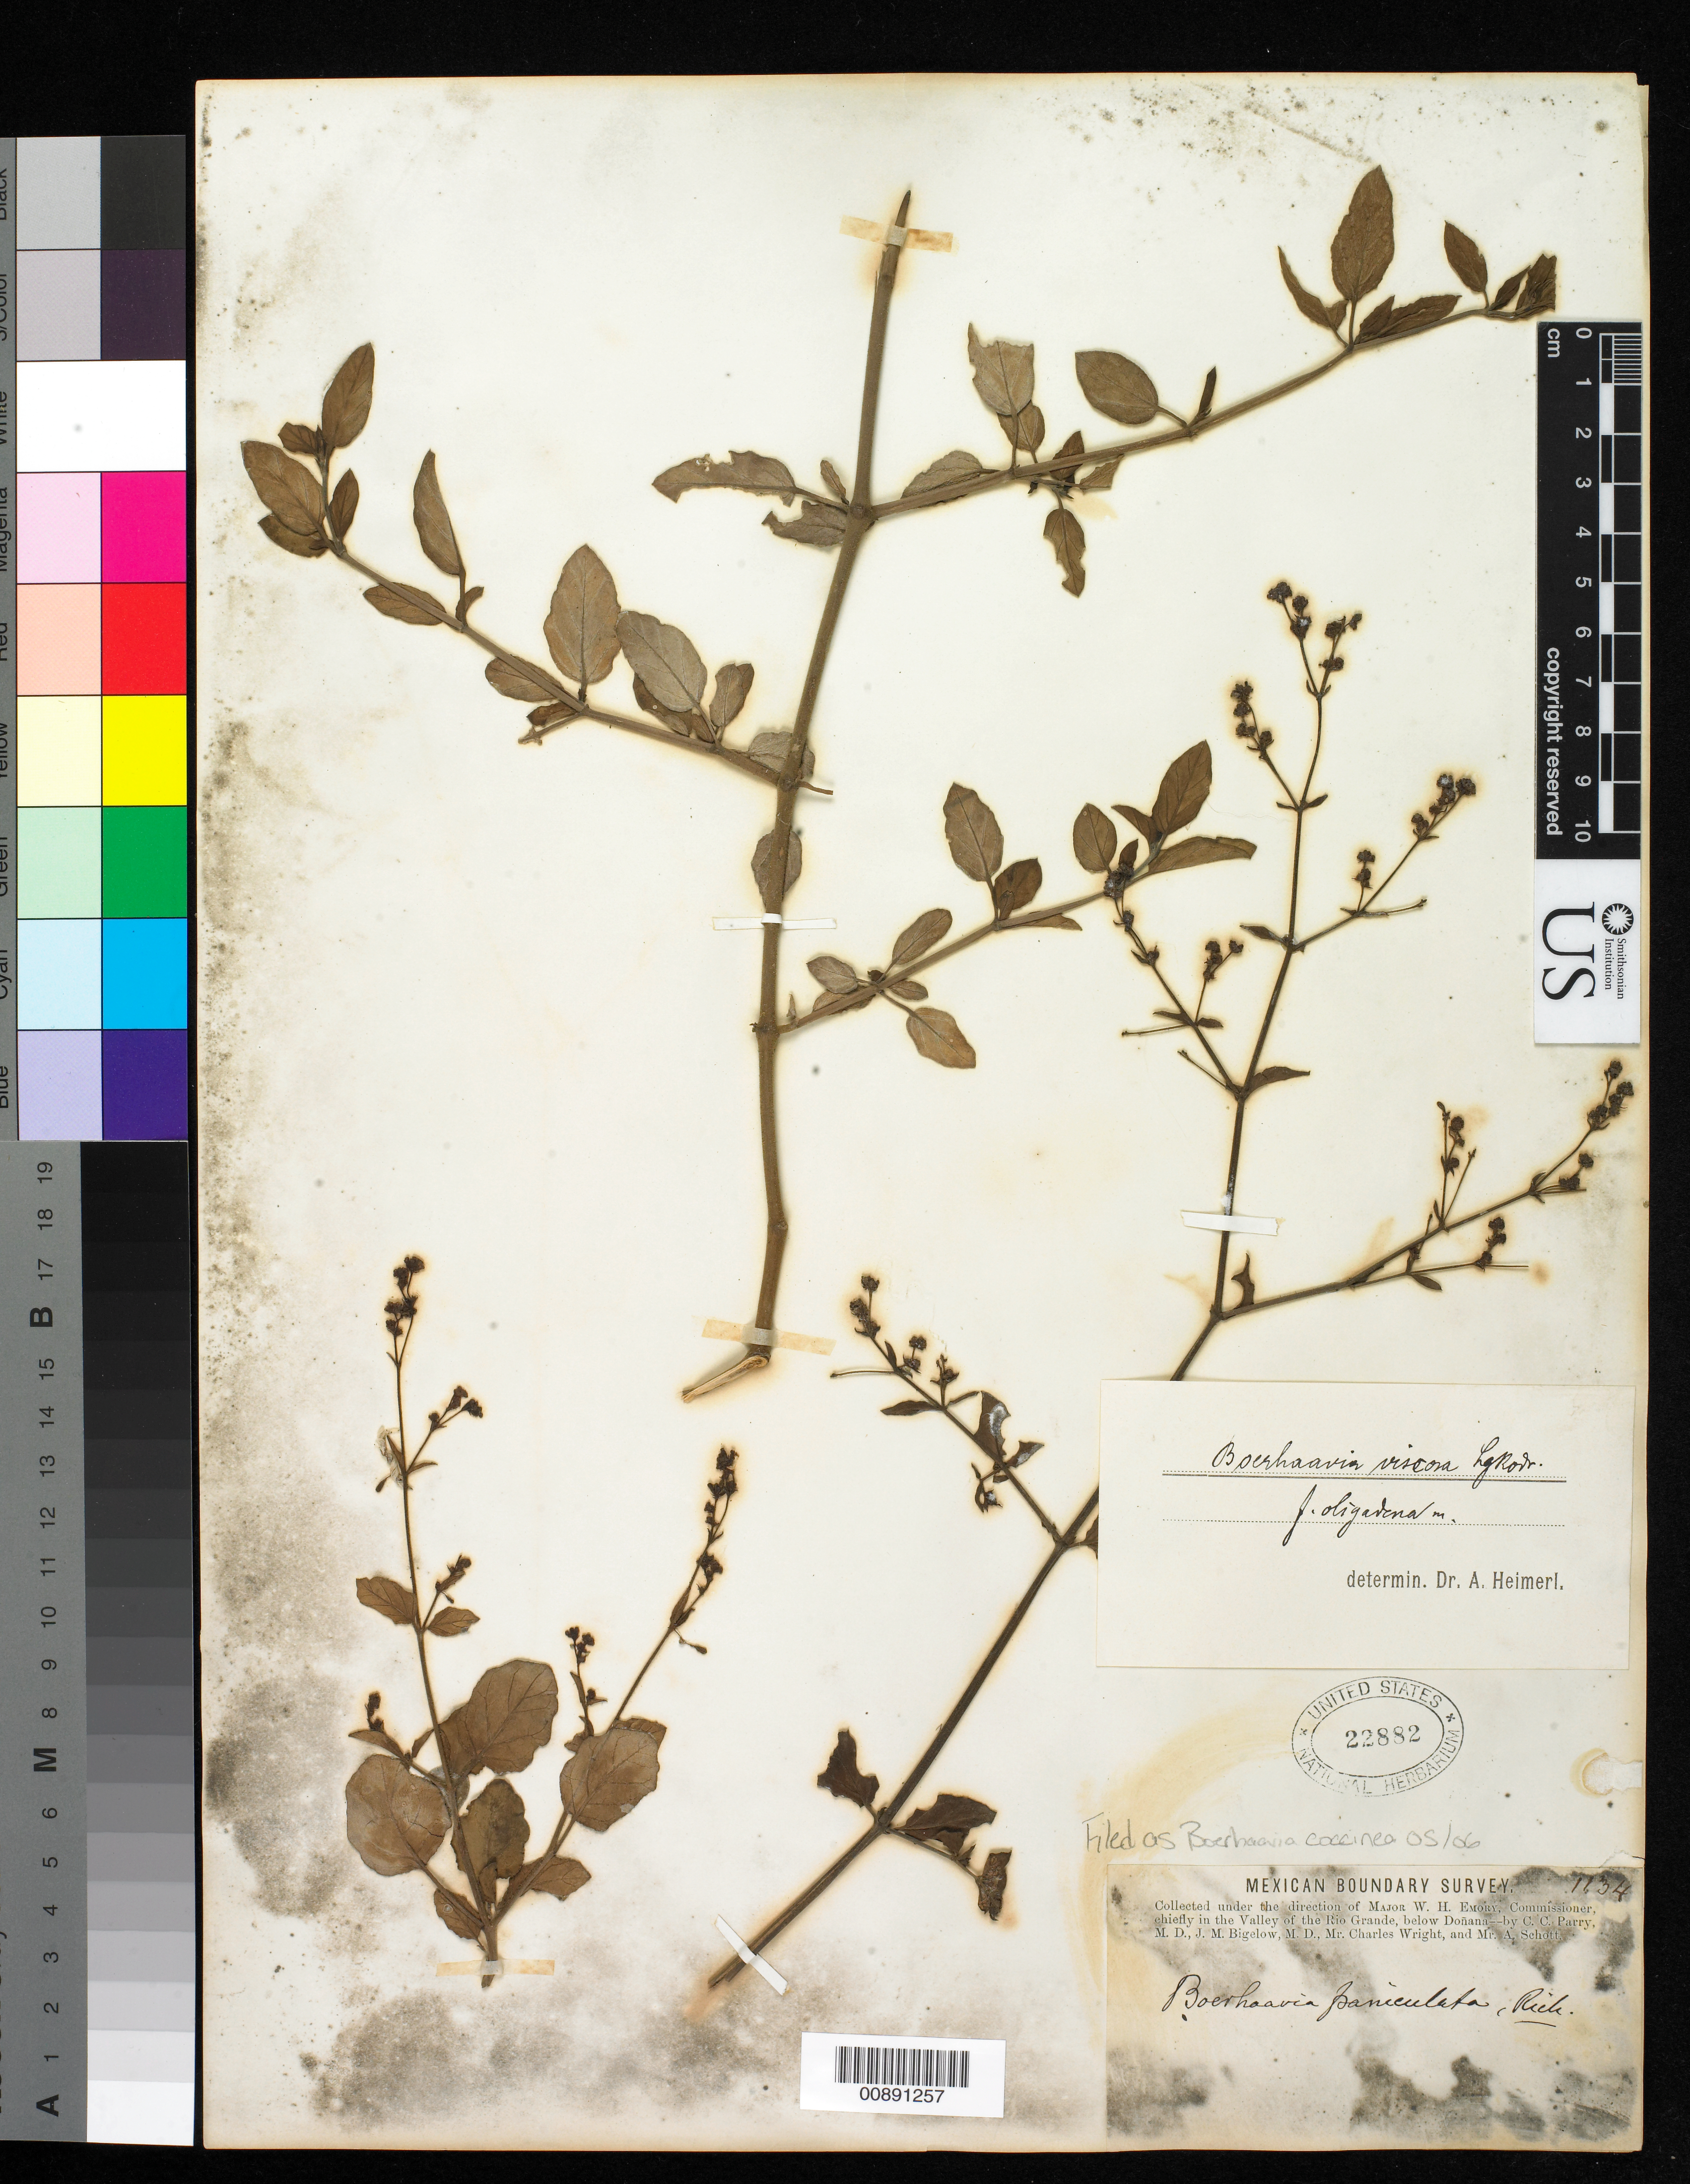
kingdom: Plantae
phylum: Tracheophyta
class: Magnoliopsida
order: Caryophyllales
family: Nyctaginaceae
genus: Boerhavia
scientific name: Boerhavia coccinea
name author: Mill.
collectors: C. C. Parry, J. M. Bigelow, C. Wright & A. C. V. Schott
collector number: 1134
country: United States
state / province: New Mexico / Texas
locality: Valley of the Rio Grande, below Doñana.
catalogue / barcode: US 22882